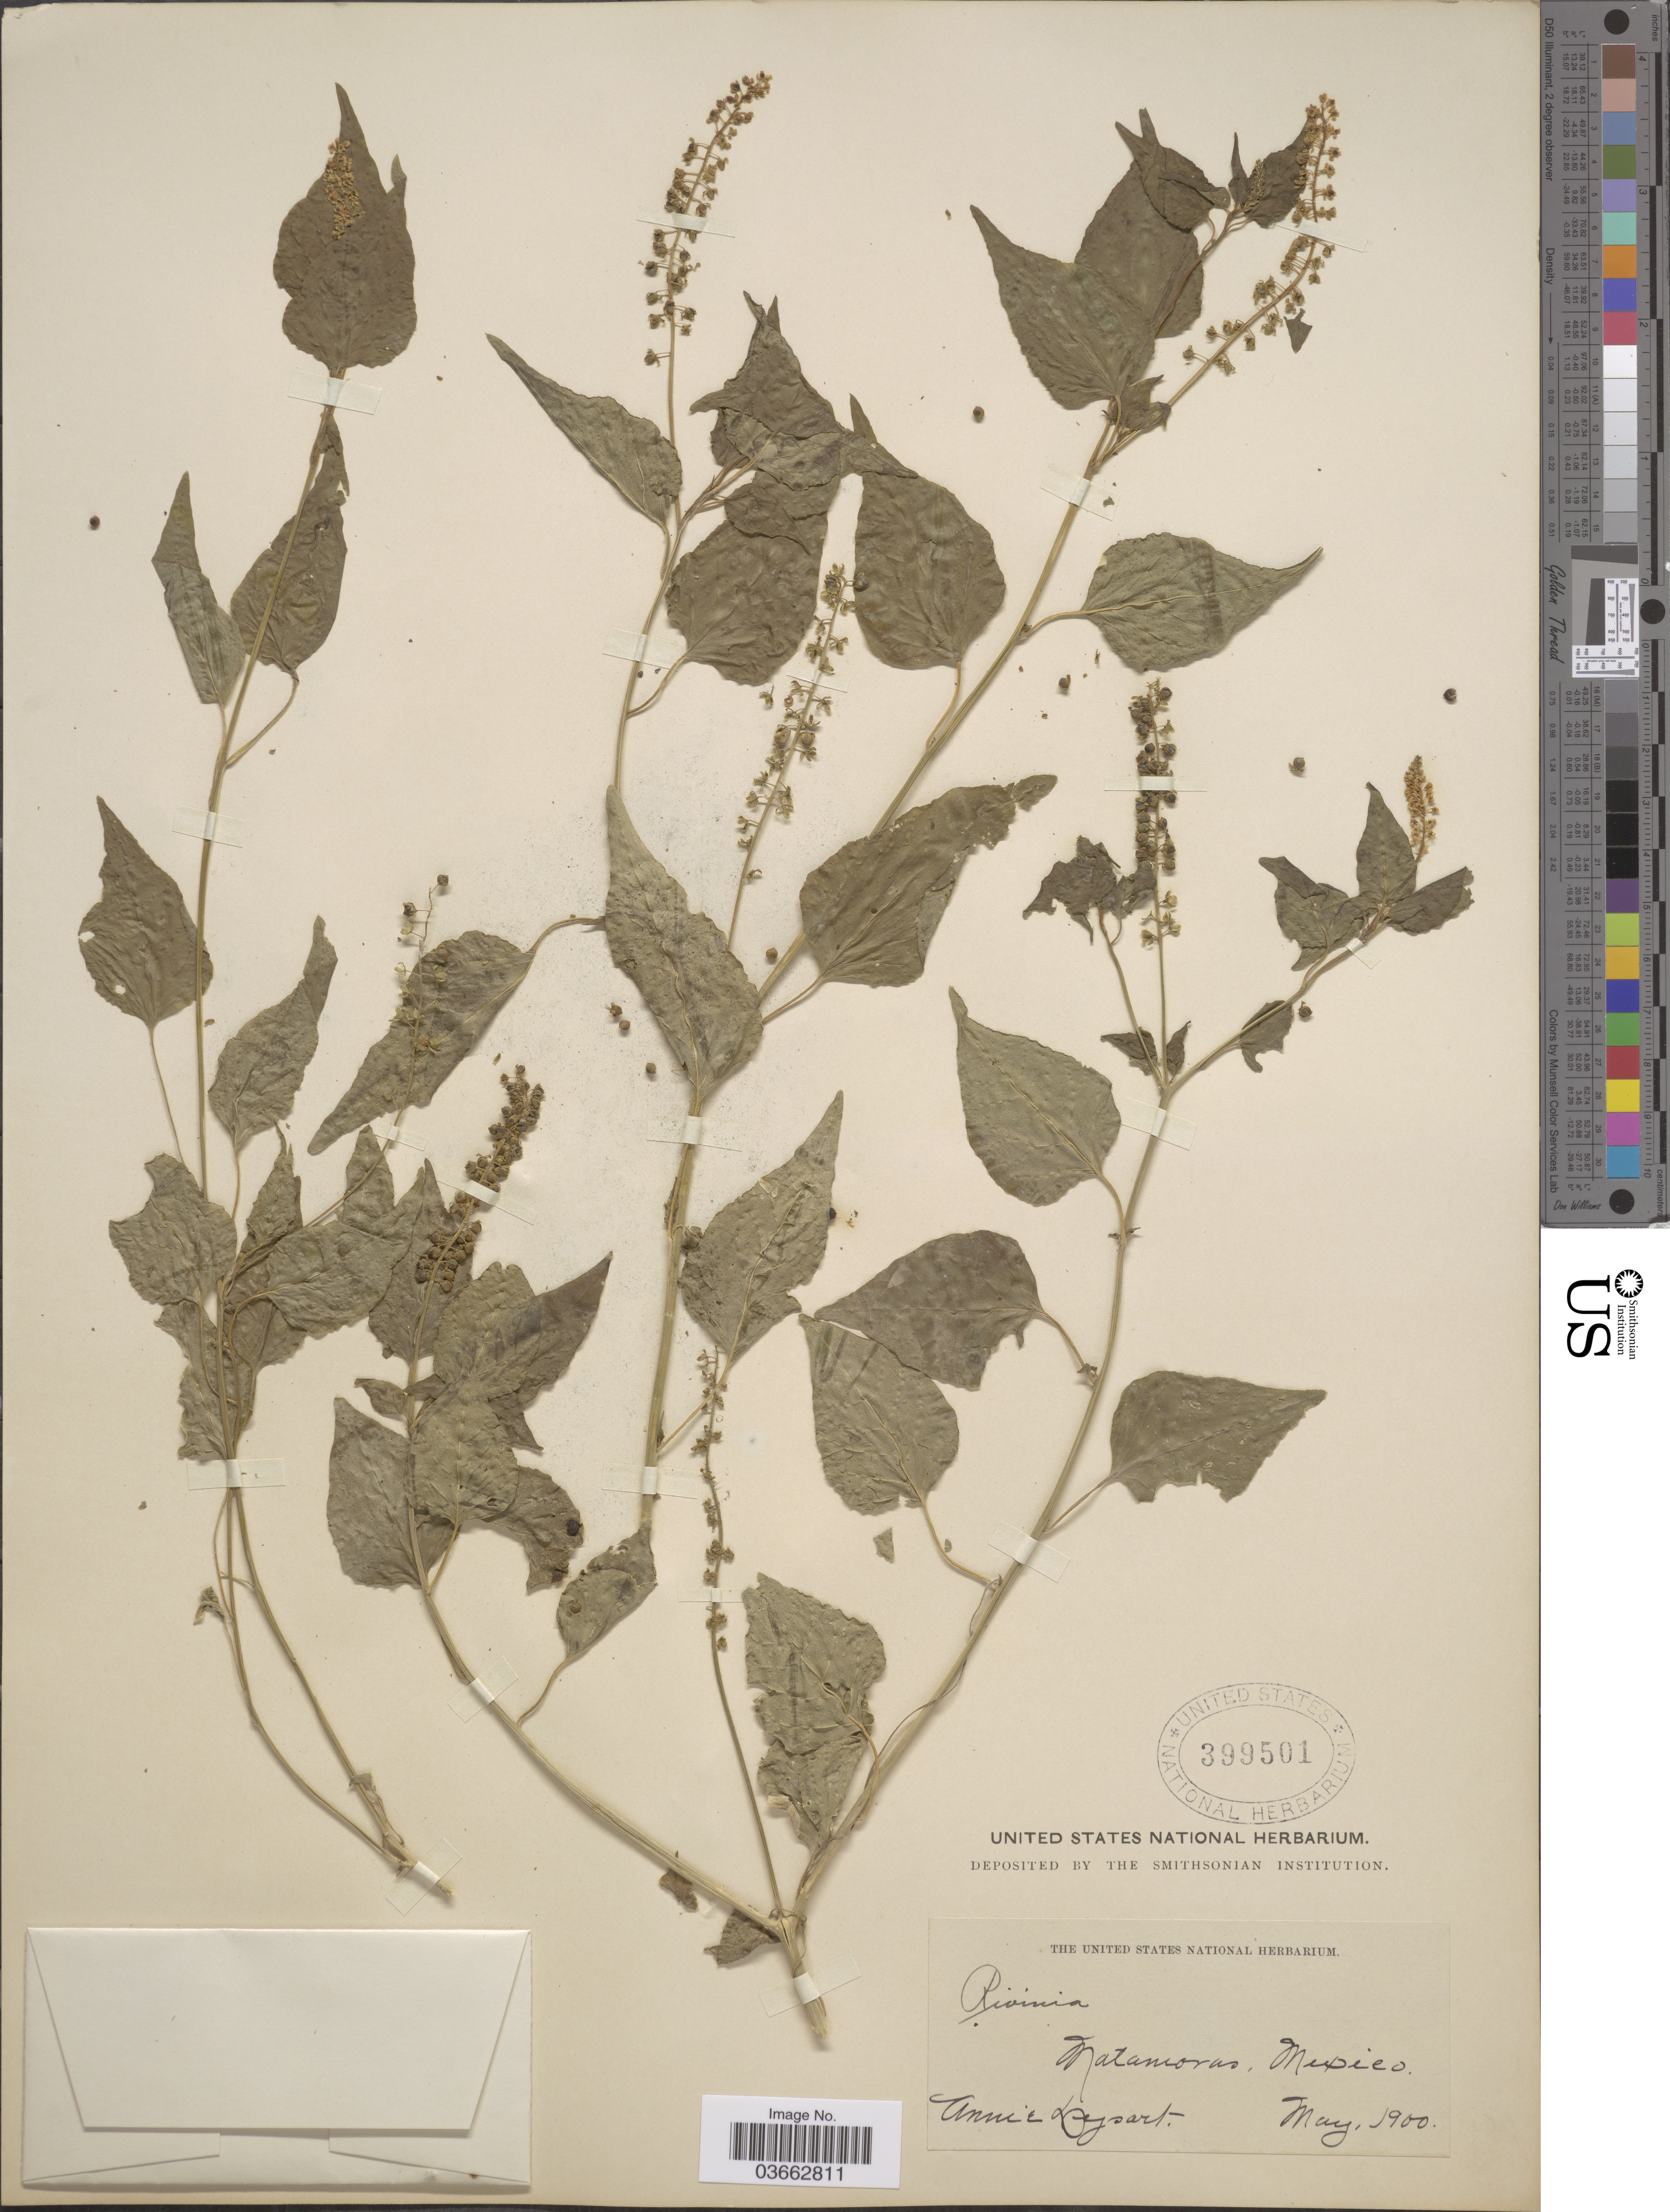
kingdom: Plantae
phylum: Tracheophyta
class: Magnoliopsida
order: Caryophyllales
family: Phytolaccaceae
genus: Rivina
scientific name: Rivina humilis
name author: L.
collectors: A. Dysart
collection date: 1900-05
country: Mexico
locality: Matamoras.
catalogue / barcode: US 399501